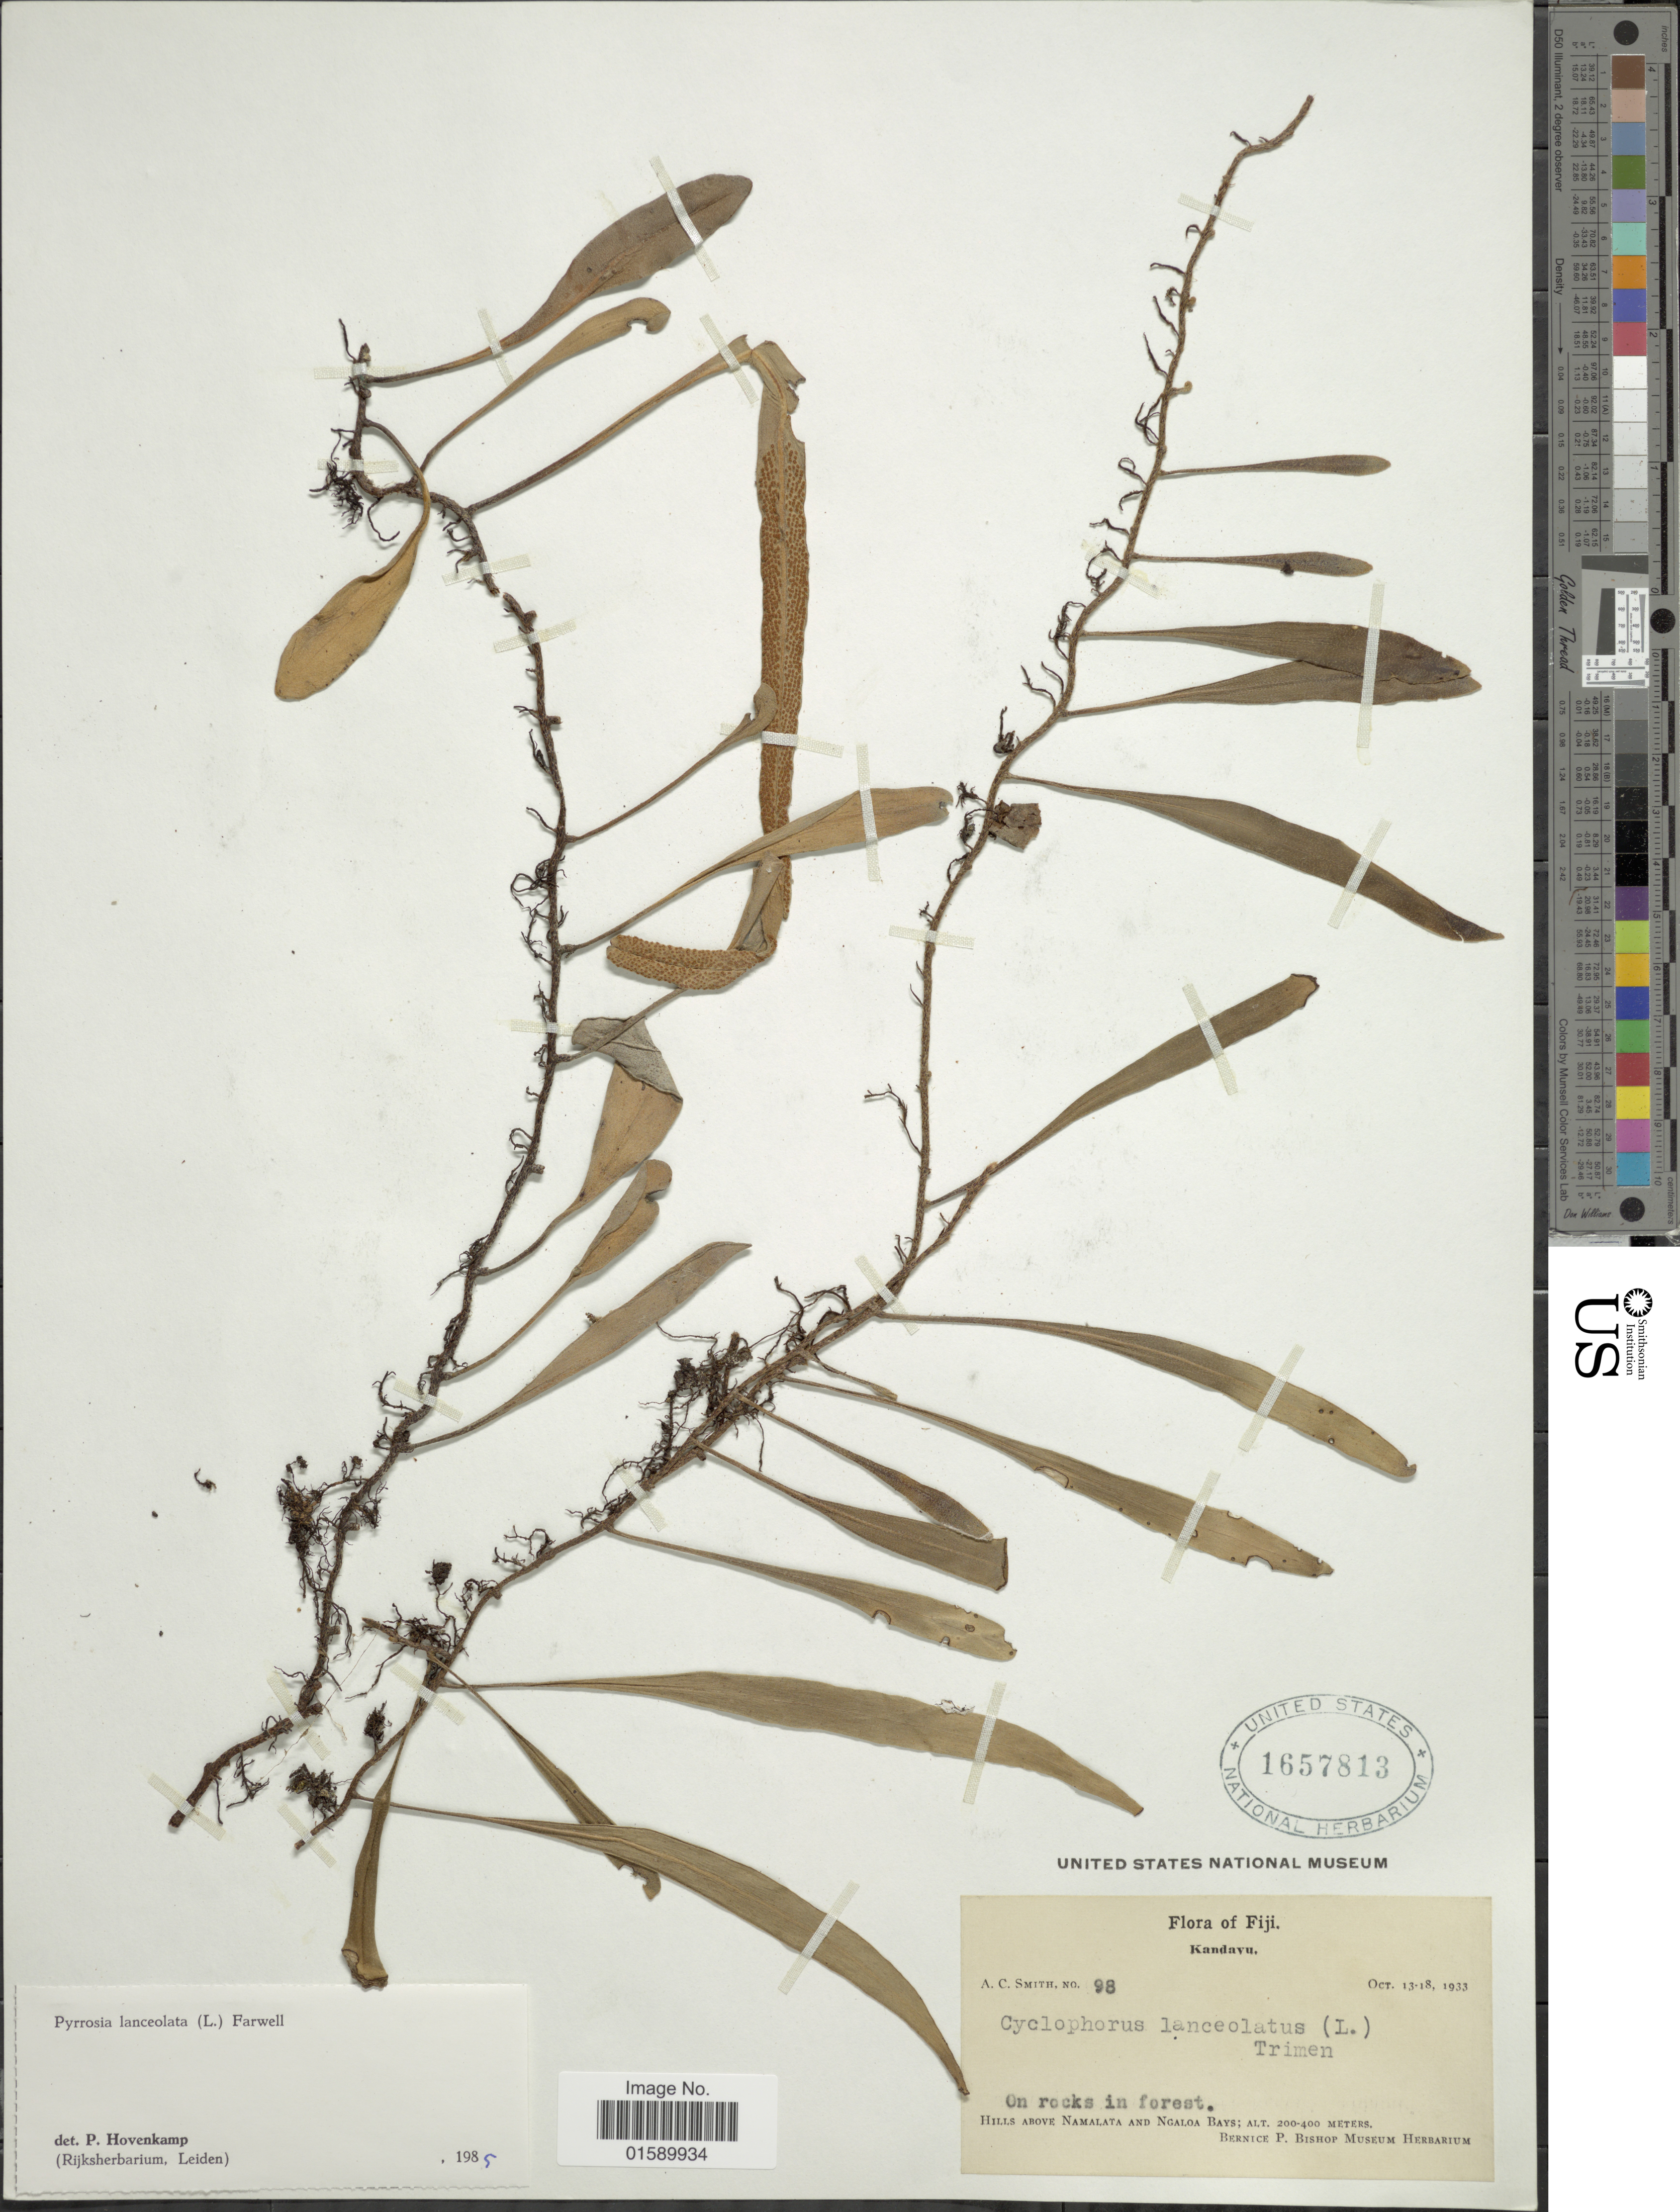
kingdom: Plantae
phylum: Tracheophyta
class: Polypodiopsida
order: Polypodiales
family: Polypodiaceae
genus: Pyrrosia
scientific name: Pyrrosia lanceolata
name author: (L.) Farw.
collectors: A. C. Smith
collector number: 98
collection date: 1933-10-13/1933-10-18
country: Fiji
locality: Kandavu, Hills above Namalata and Ngaloa Bays.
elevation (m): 200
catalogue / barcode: US 1657813